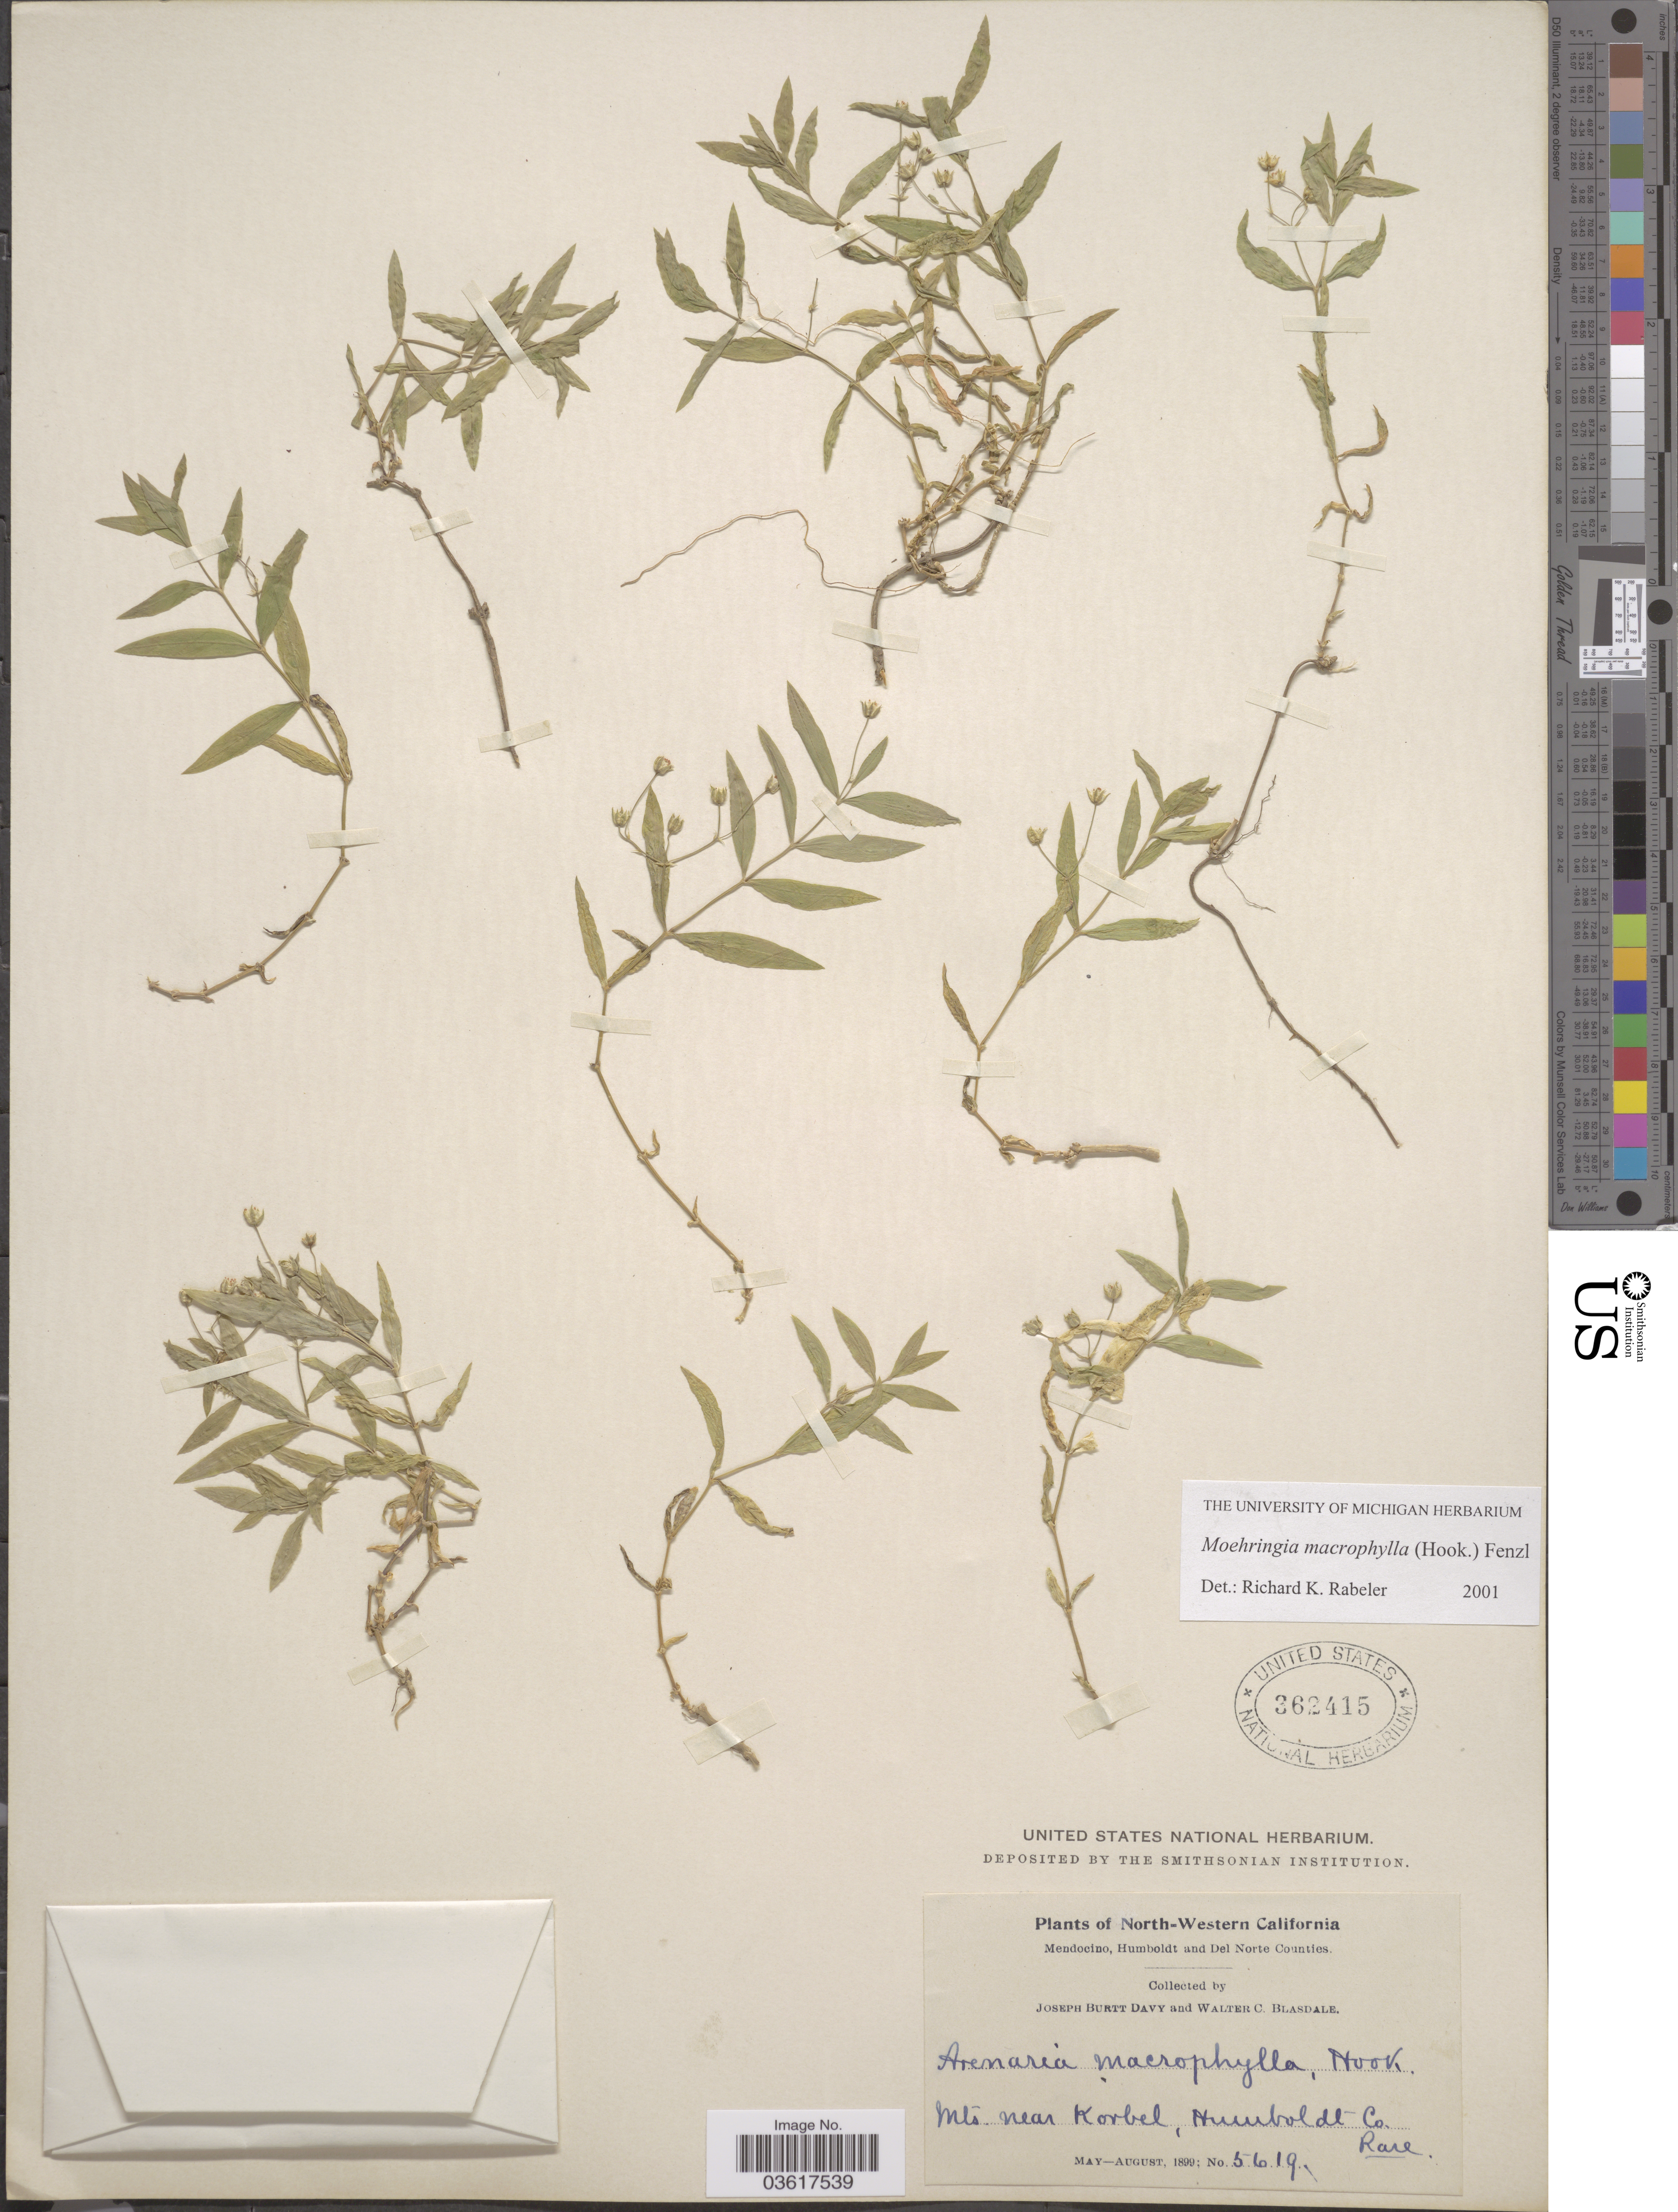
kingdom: Plantae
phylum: Tracheophyta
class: Magnoliopsida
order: Caryophyllales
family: Caryophyllaceae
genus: Moehringia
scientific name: Moehringia macrophylla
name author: (Hook.) Fenzl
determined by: Rabeler, R. K.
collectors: J. Burtt Davy & W. Blasdale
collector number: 5619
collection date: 1899-05/1899-08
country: United States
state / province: California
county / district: Humboldt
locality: North-Western California. Mts. near Korbel, Humboldt Co.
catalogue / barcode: US 362415